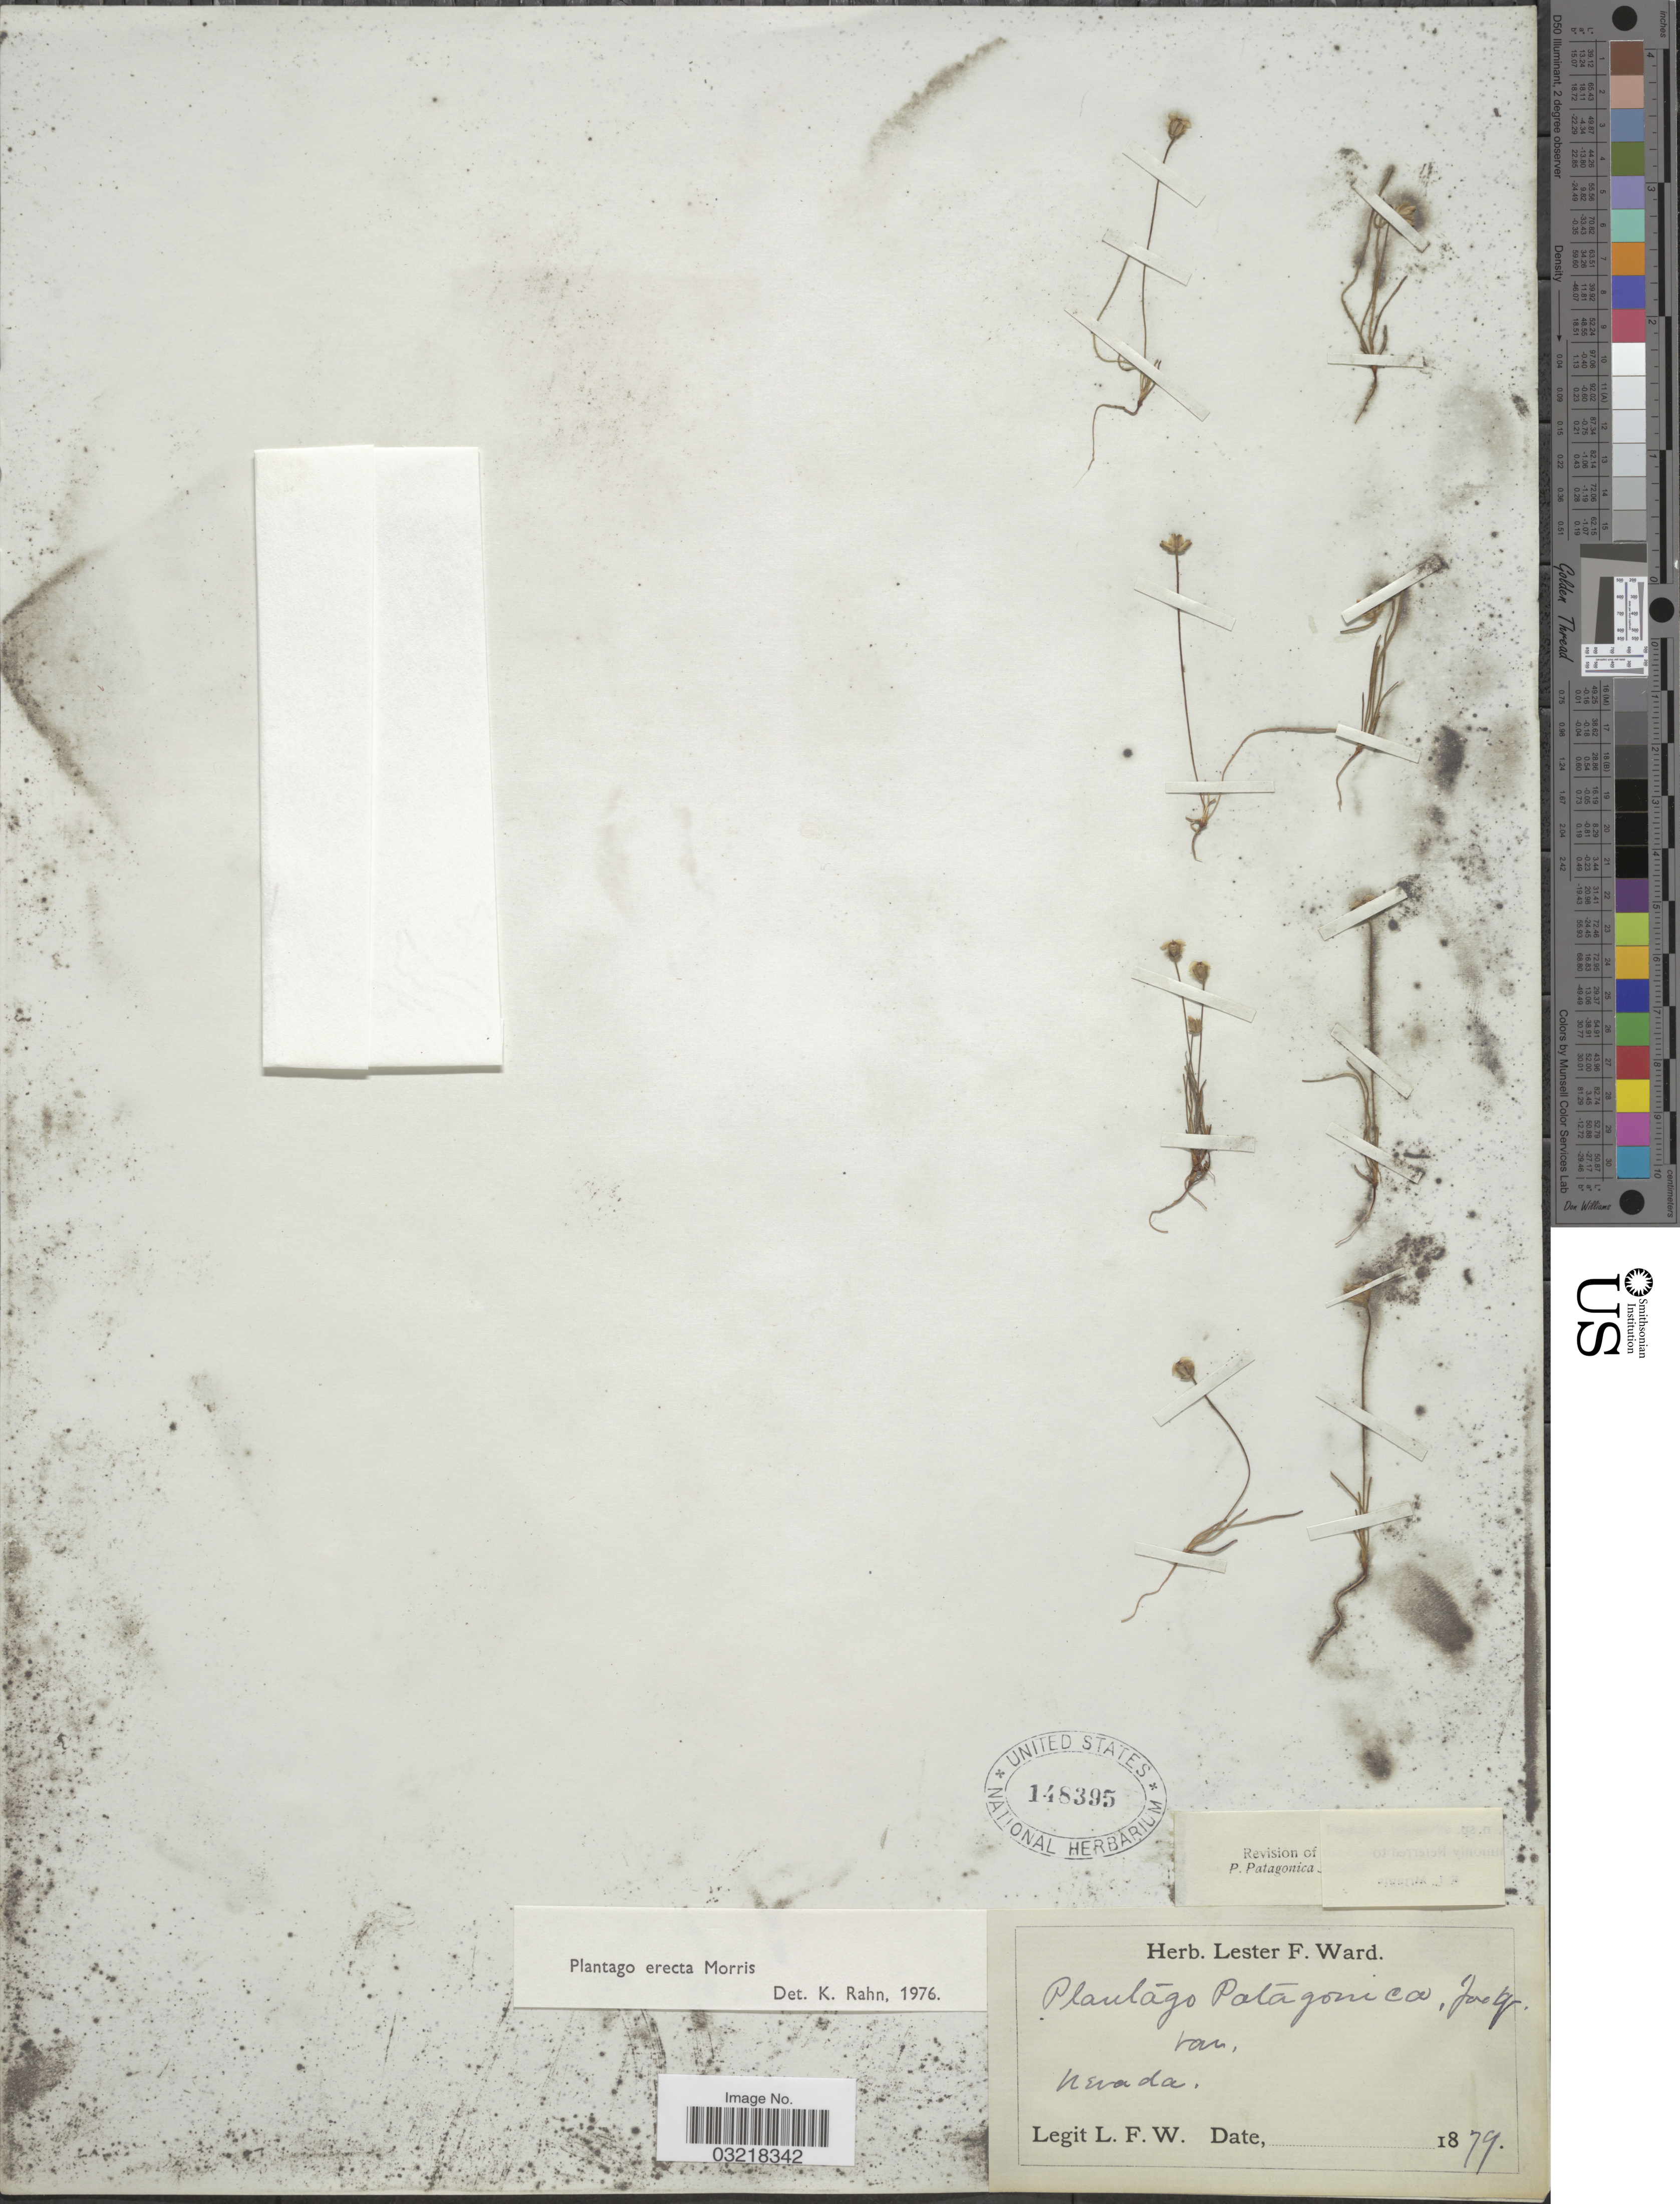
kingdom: Plantae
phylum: Tracheophyta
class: Magnoliopsida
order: Lamiales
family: Plantaginaceae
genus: Plantago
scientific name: Plantago erecta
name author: Morris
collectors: L. F. Ward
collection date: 1879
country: United States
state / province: Nevada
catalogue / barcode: US 148395